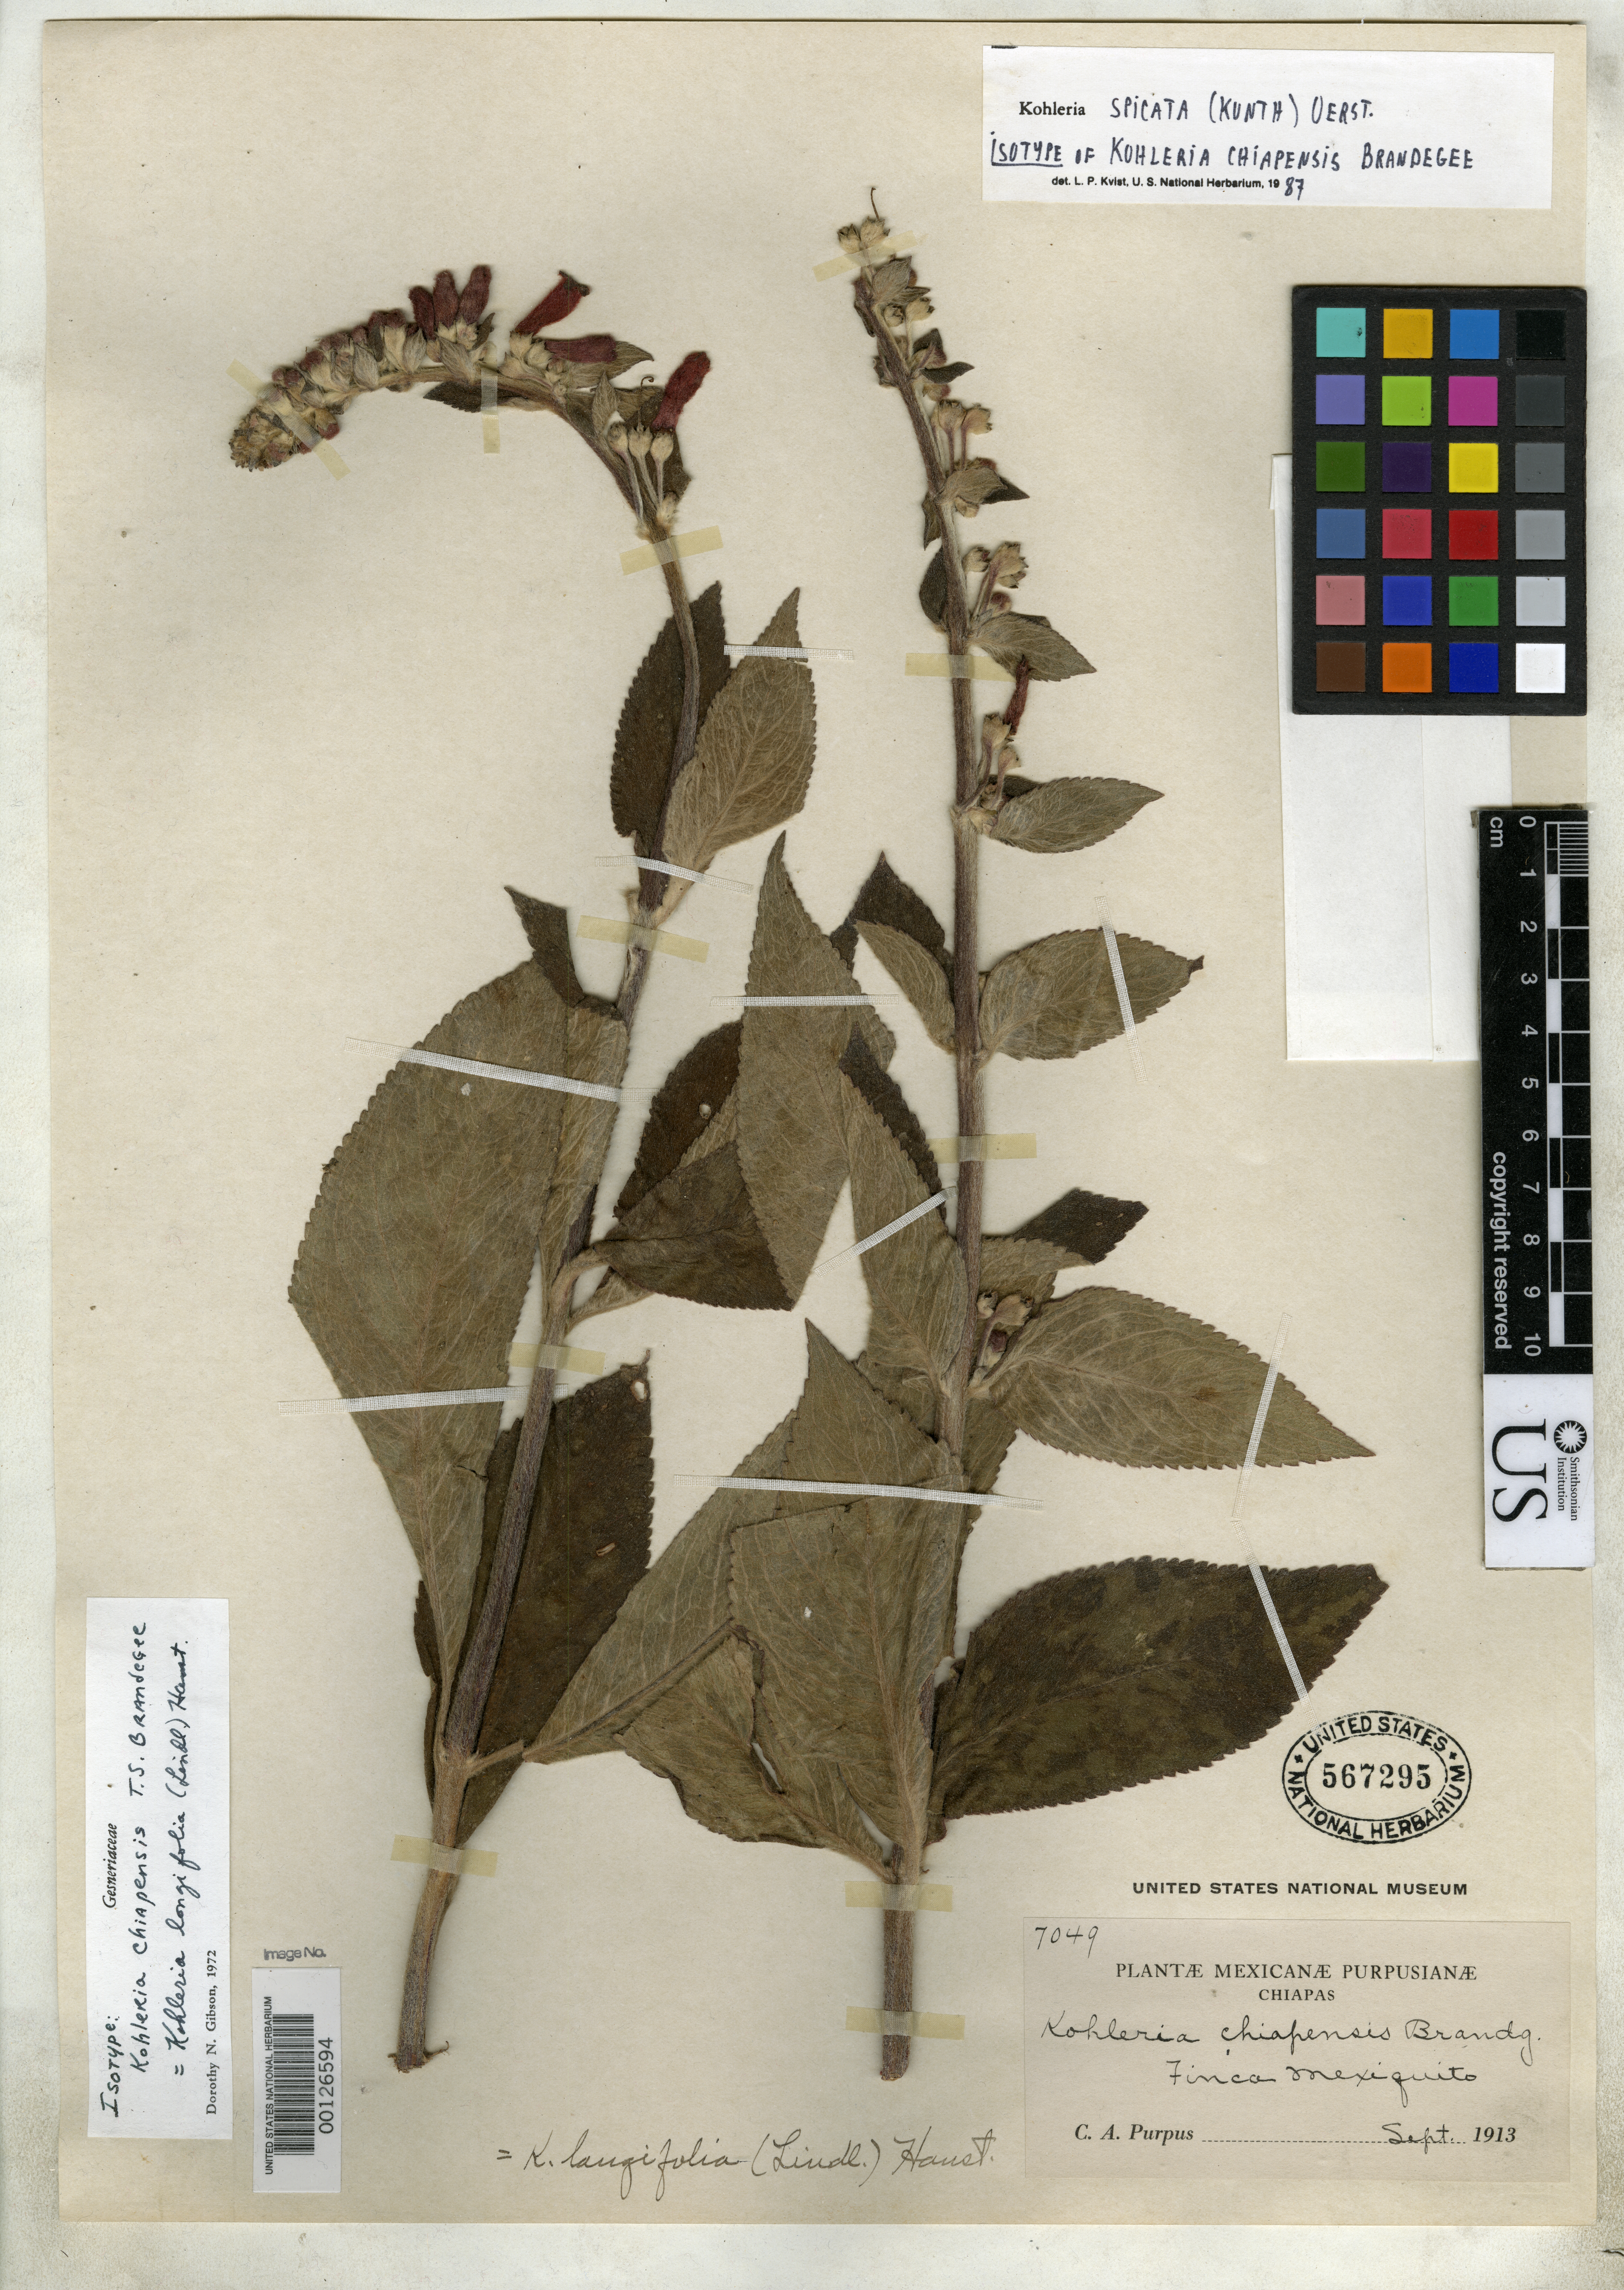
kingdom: Plantae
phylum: Tracheophyta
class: Magnoliopsida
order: Lamiales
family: Gesneriaceae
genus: Kohleria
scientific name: Kohleria chiapensis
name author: Brandegee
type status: Isotype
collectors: C. A. Purpus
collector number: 7049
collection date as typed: Sep 1913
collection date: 1913-09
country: Mexico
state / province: Chiapas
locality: Finca Mexiquito.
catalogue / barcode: US 567295